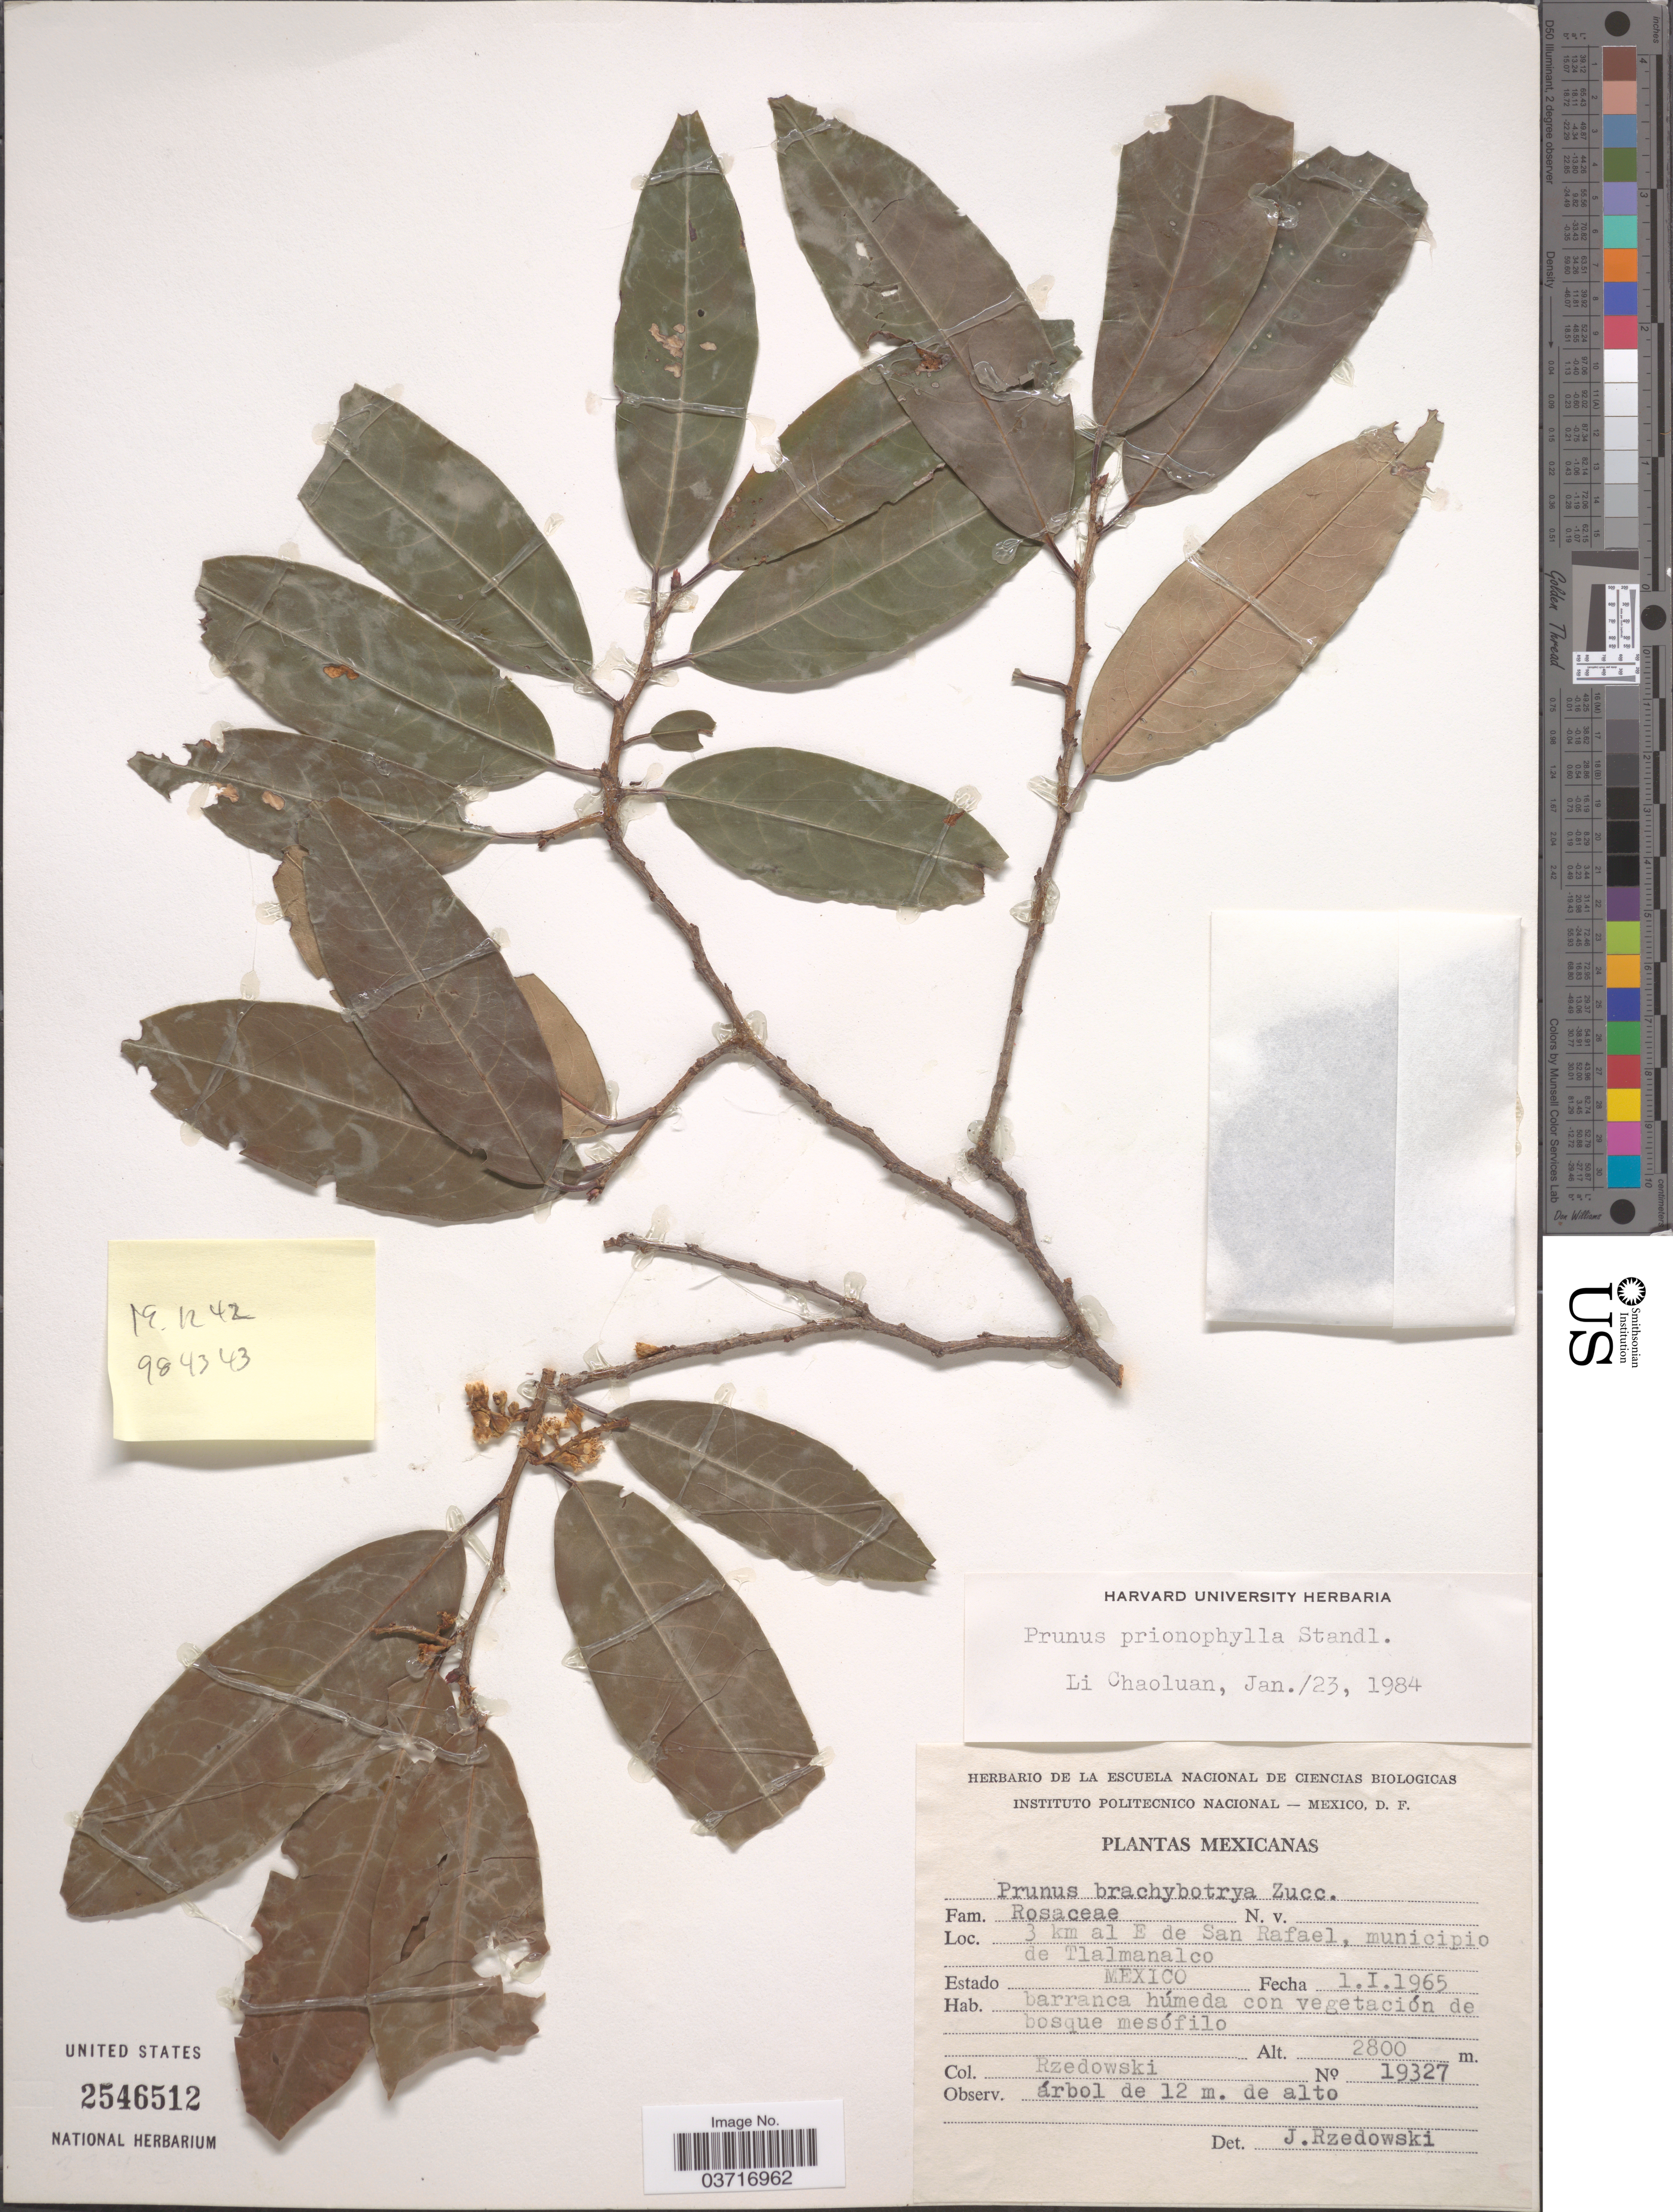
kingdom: Plantae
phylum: Tracheophyta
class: Magnoliopsida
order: Rosales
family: Rosaceae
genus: Prunus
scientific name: Prunus prionophylla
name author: Standl.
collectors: Rzedowski, --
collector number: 19327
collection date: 1965-01-01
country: Mexico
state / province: México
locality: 3 km al E de San Rafael, municipio de Tlalmanalco.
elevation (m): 2800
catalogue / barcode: US 2546512